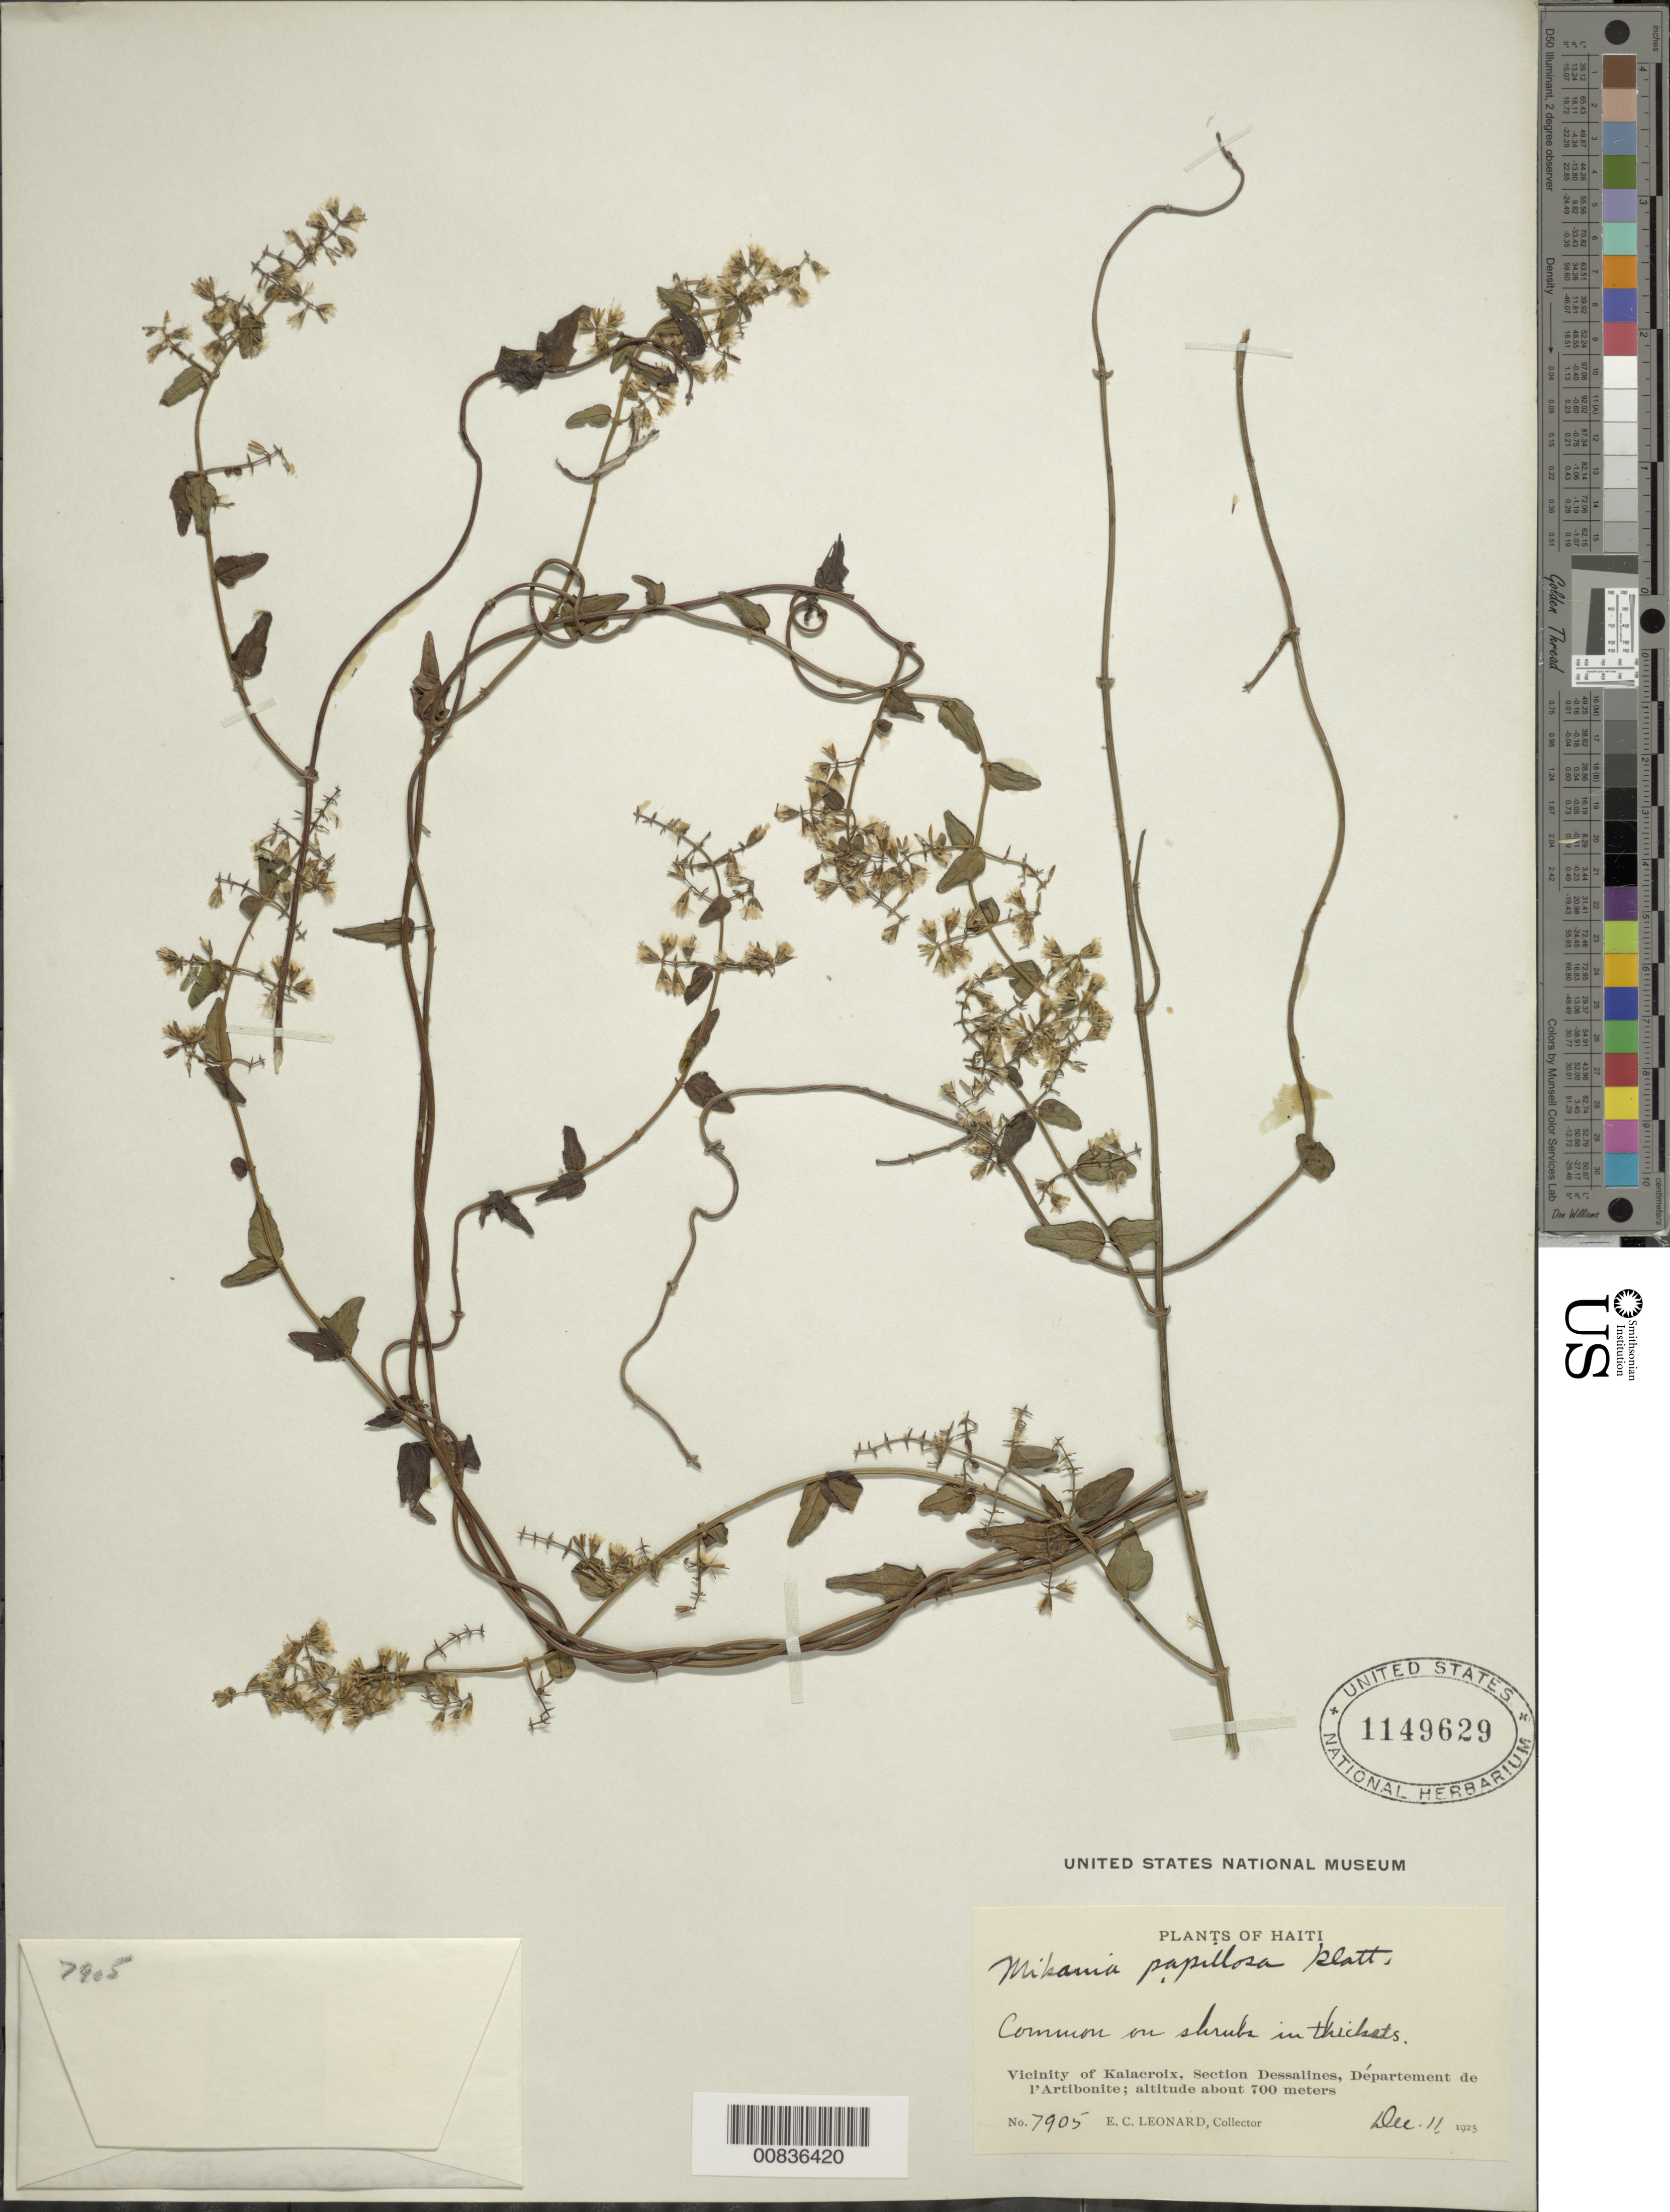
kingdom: Plantae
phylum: Tracheophyta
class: Magnoliopsida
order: Asterales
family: Asteraceae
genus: Mikania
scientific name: Mikania papillosa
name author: Klatt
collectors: E. C. Leonard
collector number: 7905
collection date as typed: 11 Dec 1925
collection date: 1925-12-11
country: Haiti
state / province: Artibonite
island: Hispaniola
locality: Vicinity of Kalacroix, Section Dessalines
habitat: On shrubs in thickets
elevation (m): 700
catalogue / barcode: US 1149629